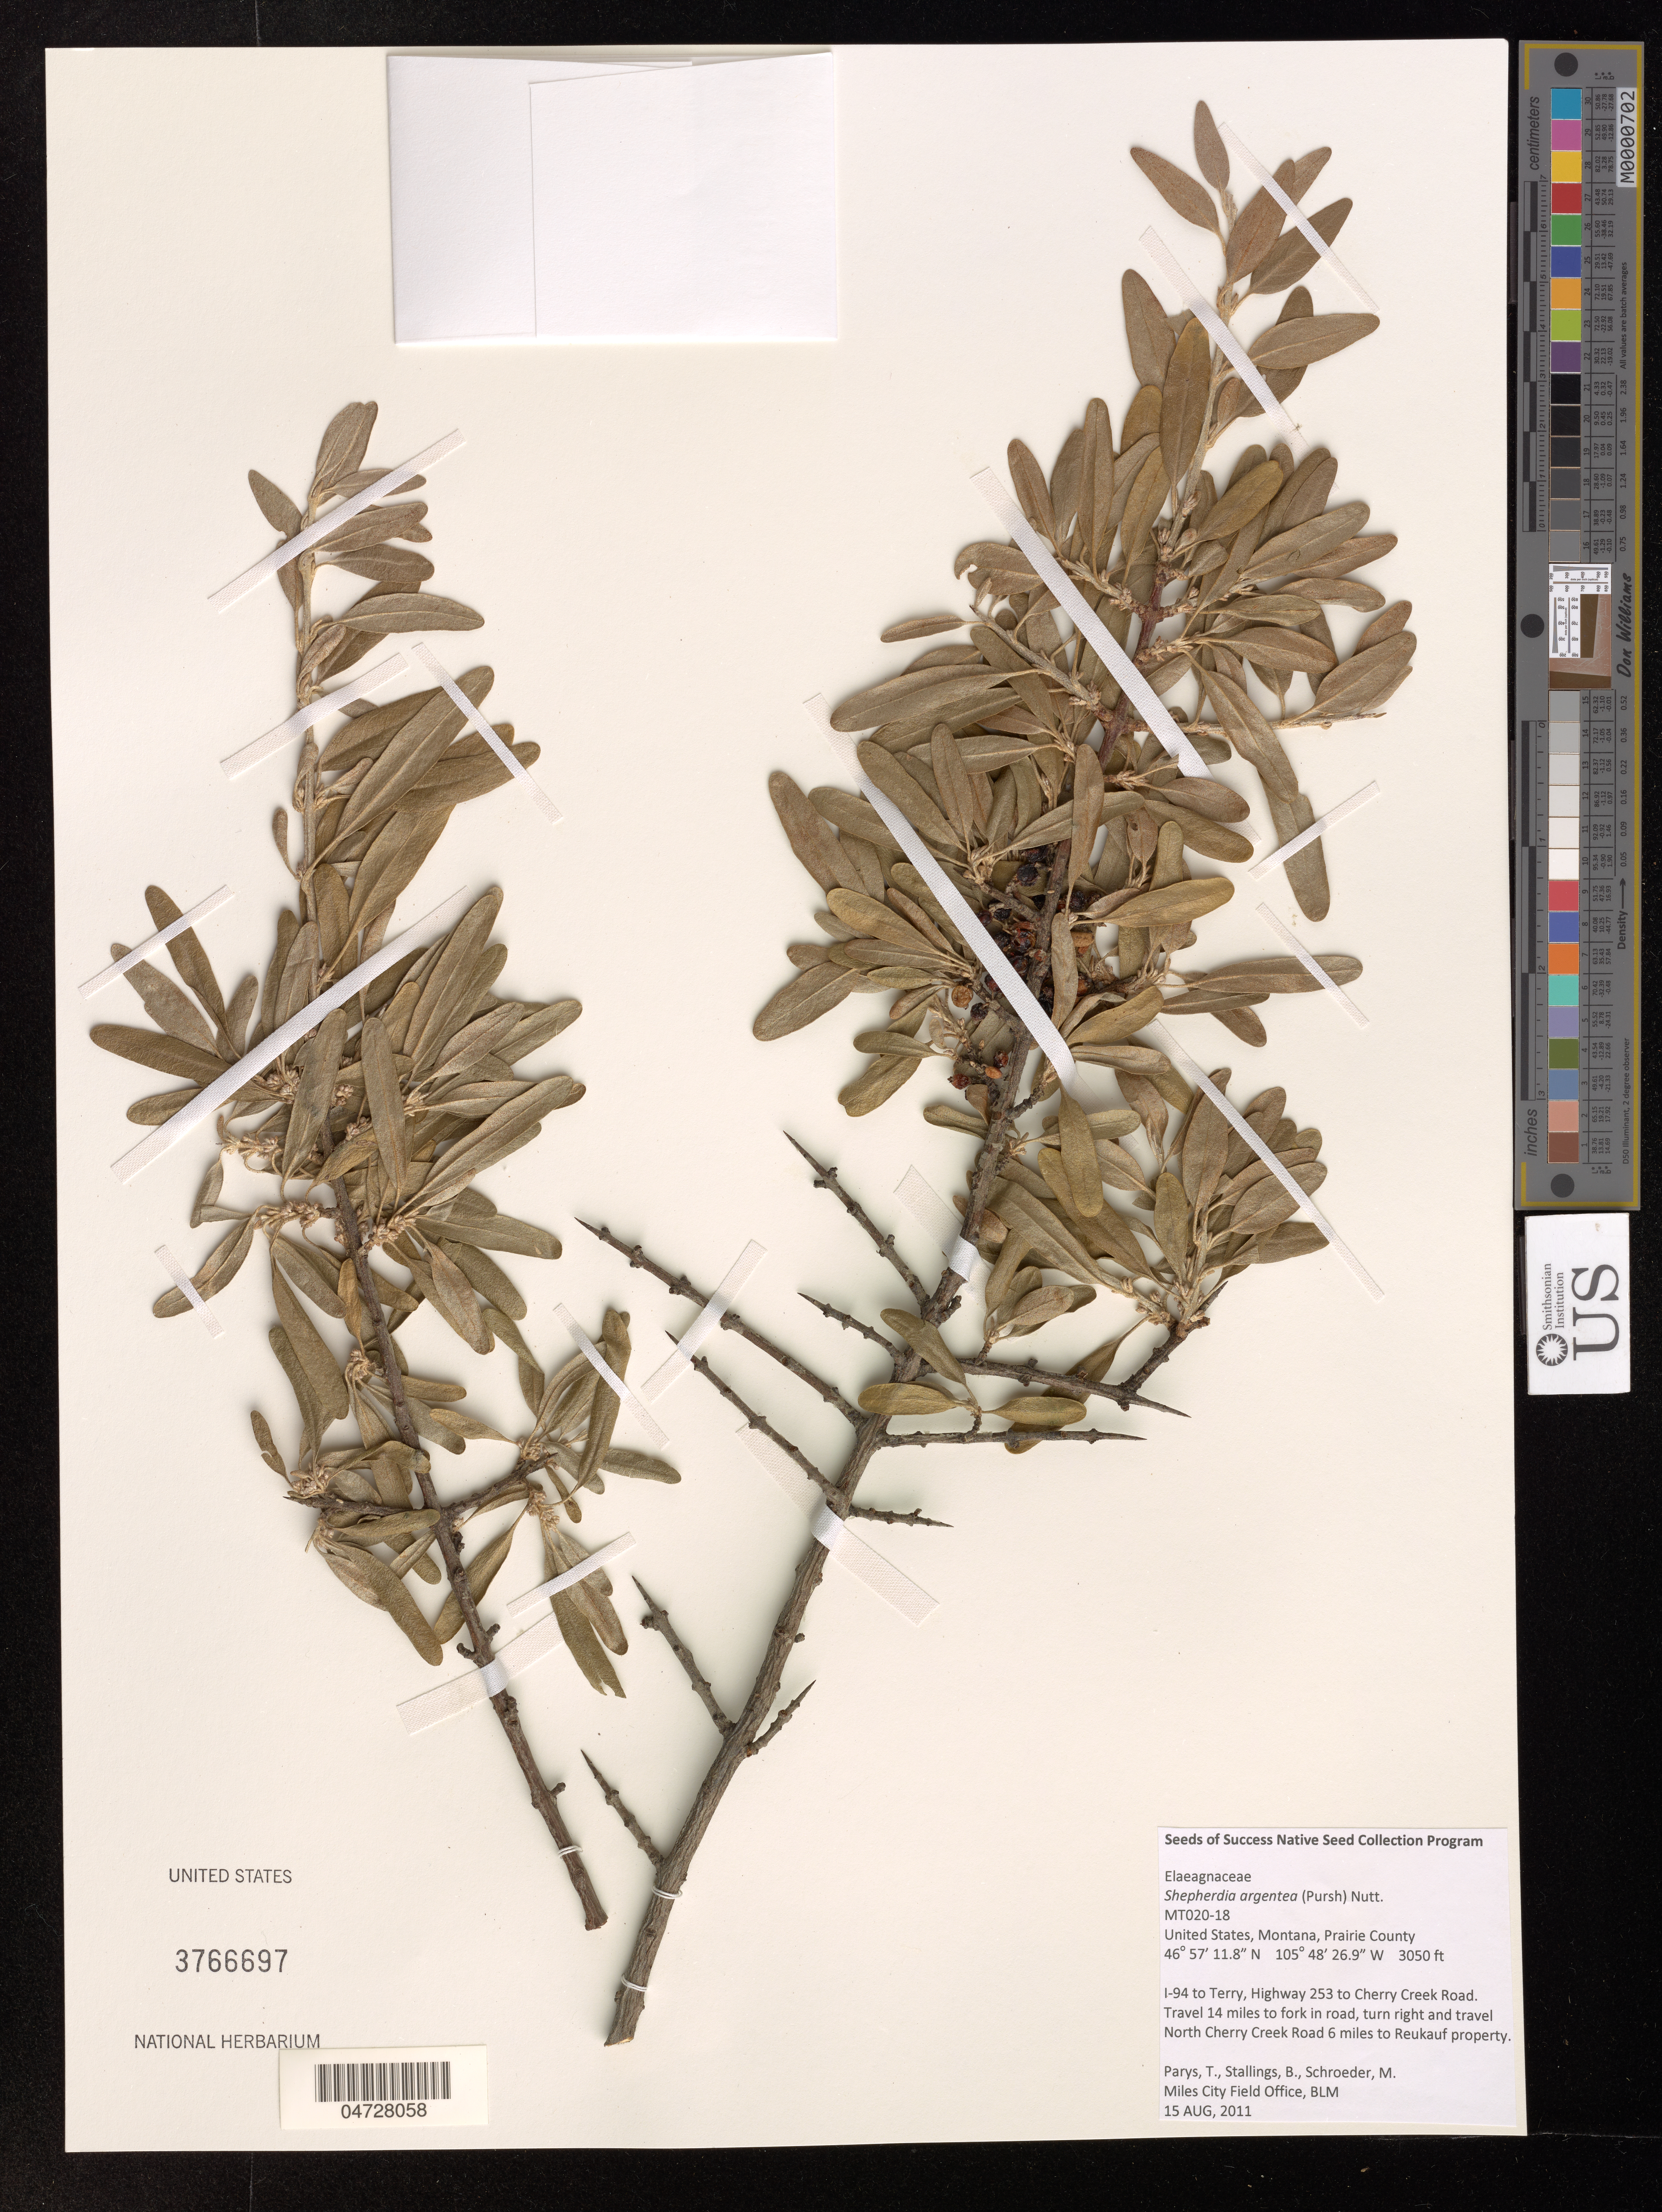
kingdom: Plantae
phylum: Tracheophyta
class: Magnoliopsida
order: Rosales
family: Elaeagnaceae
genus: Shepherdia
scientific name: Shepherdia argentea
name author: (Pursh) Nutt.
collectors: T. Parys & B. Stallings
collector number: MT020-18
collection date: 2011-08-15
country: United States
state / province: Montana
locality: Prairie County, I-94 to Terry, Highway 253 to Cherry Creek Road, Travel 14 miles to fork in road, turn right and travel North Cherry Creek Road 6 miles to Reukauf Property.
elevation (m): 930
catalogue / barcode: US 3766697